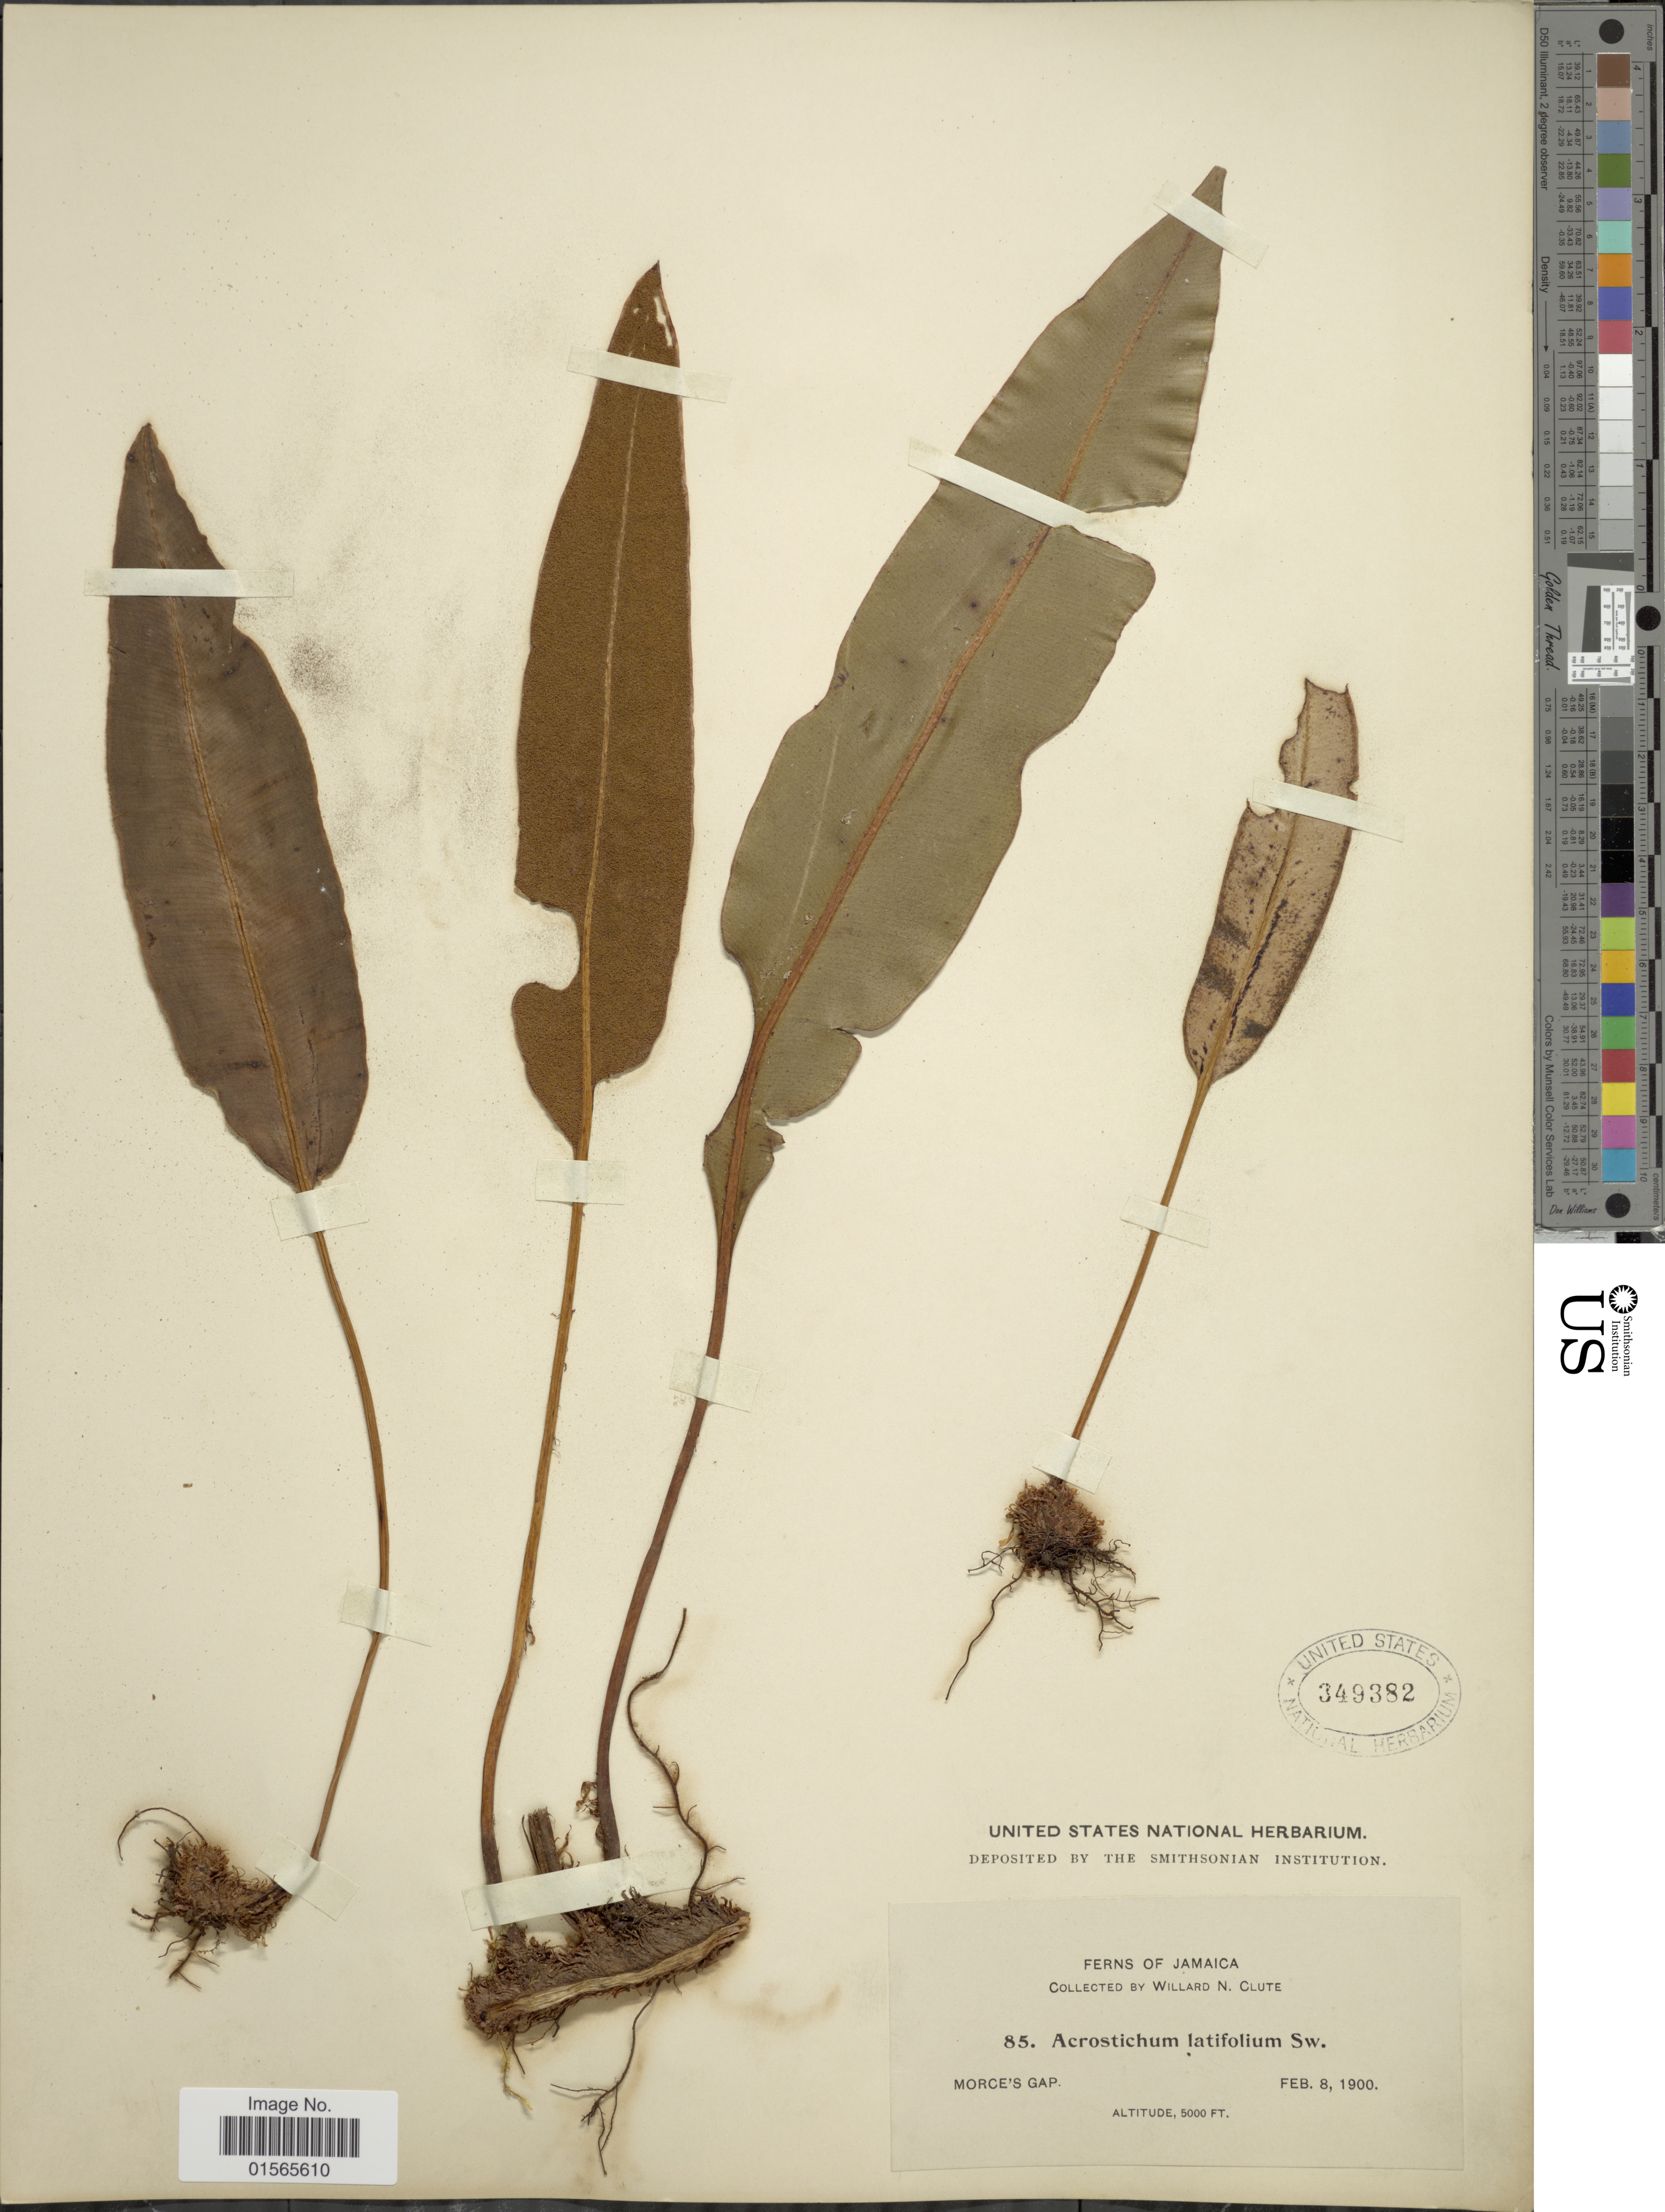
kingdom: Plantae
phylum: Tracheophyta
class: Polypodiopsida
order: Polypodiales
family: Dryopteridaceae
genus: Elaphoglossum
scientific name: Elaphoglossum latifolium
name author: (Sw.) J. Sm.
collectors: W. N. Clute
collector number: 85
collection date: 1900-02-08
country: Jamaica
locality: Morce's Gap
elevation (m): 1524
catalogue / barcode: US 349382